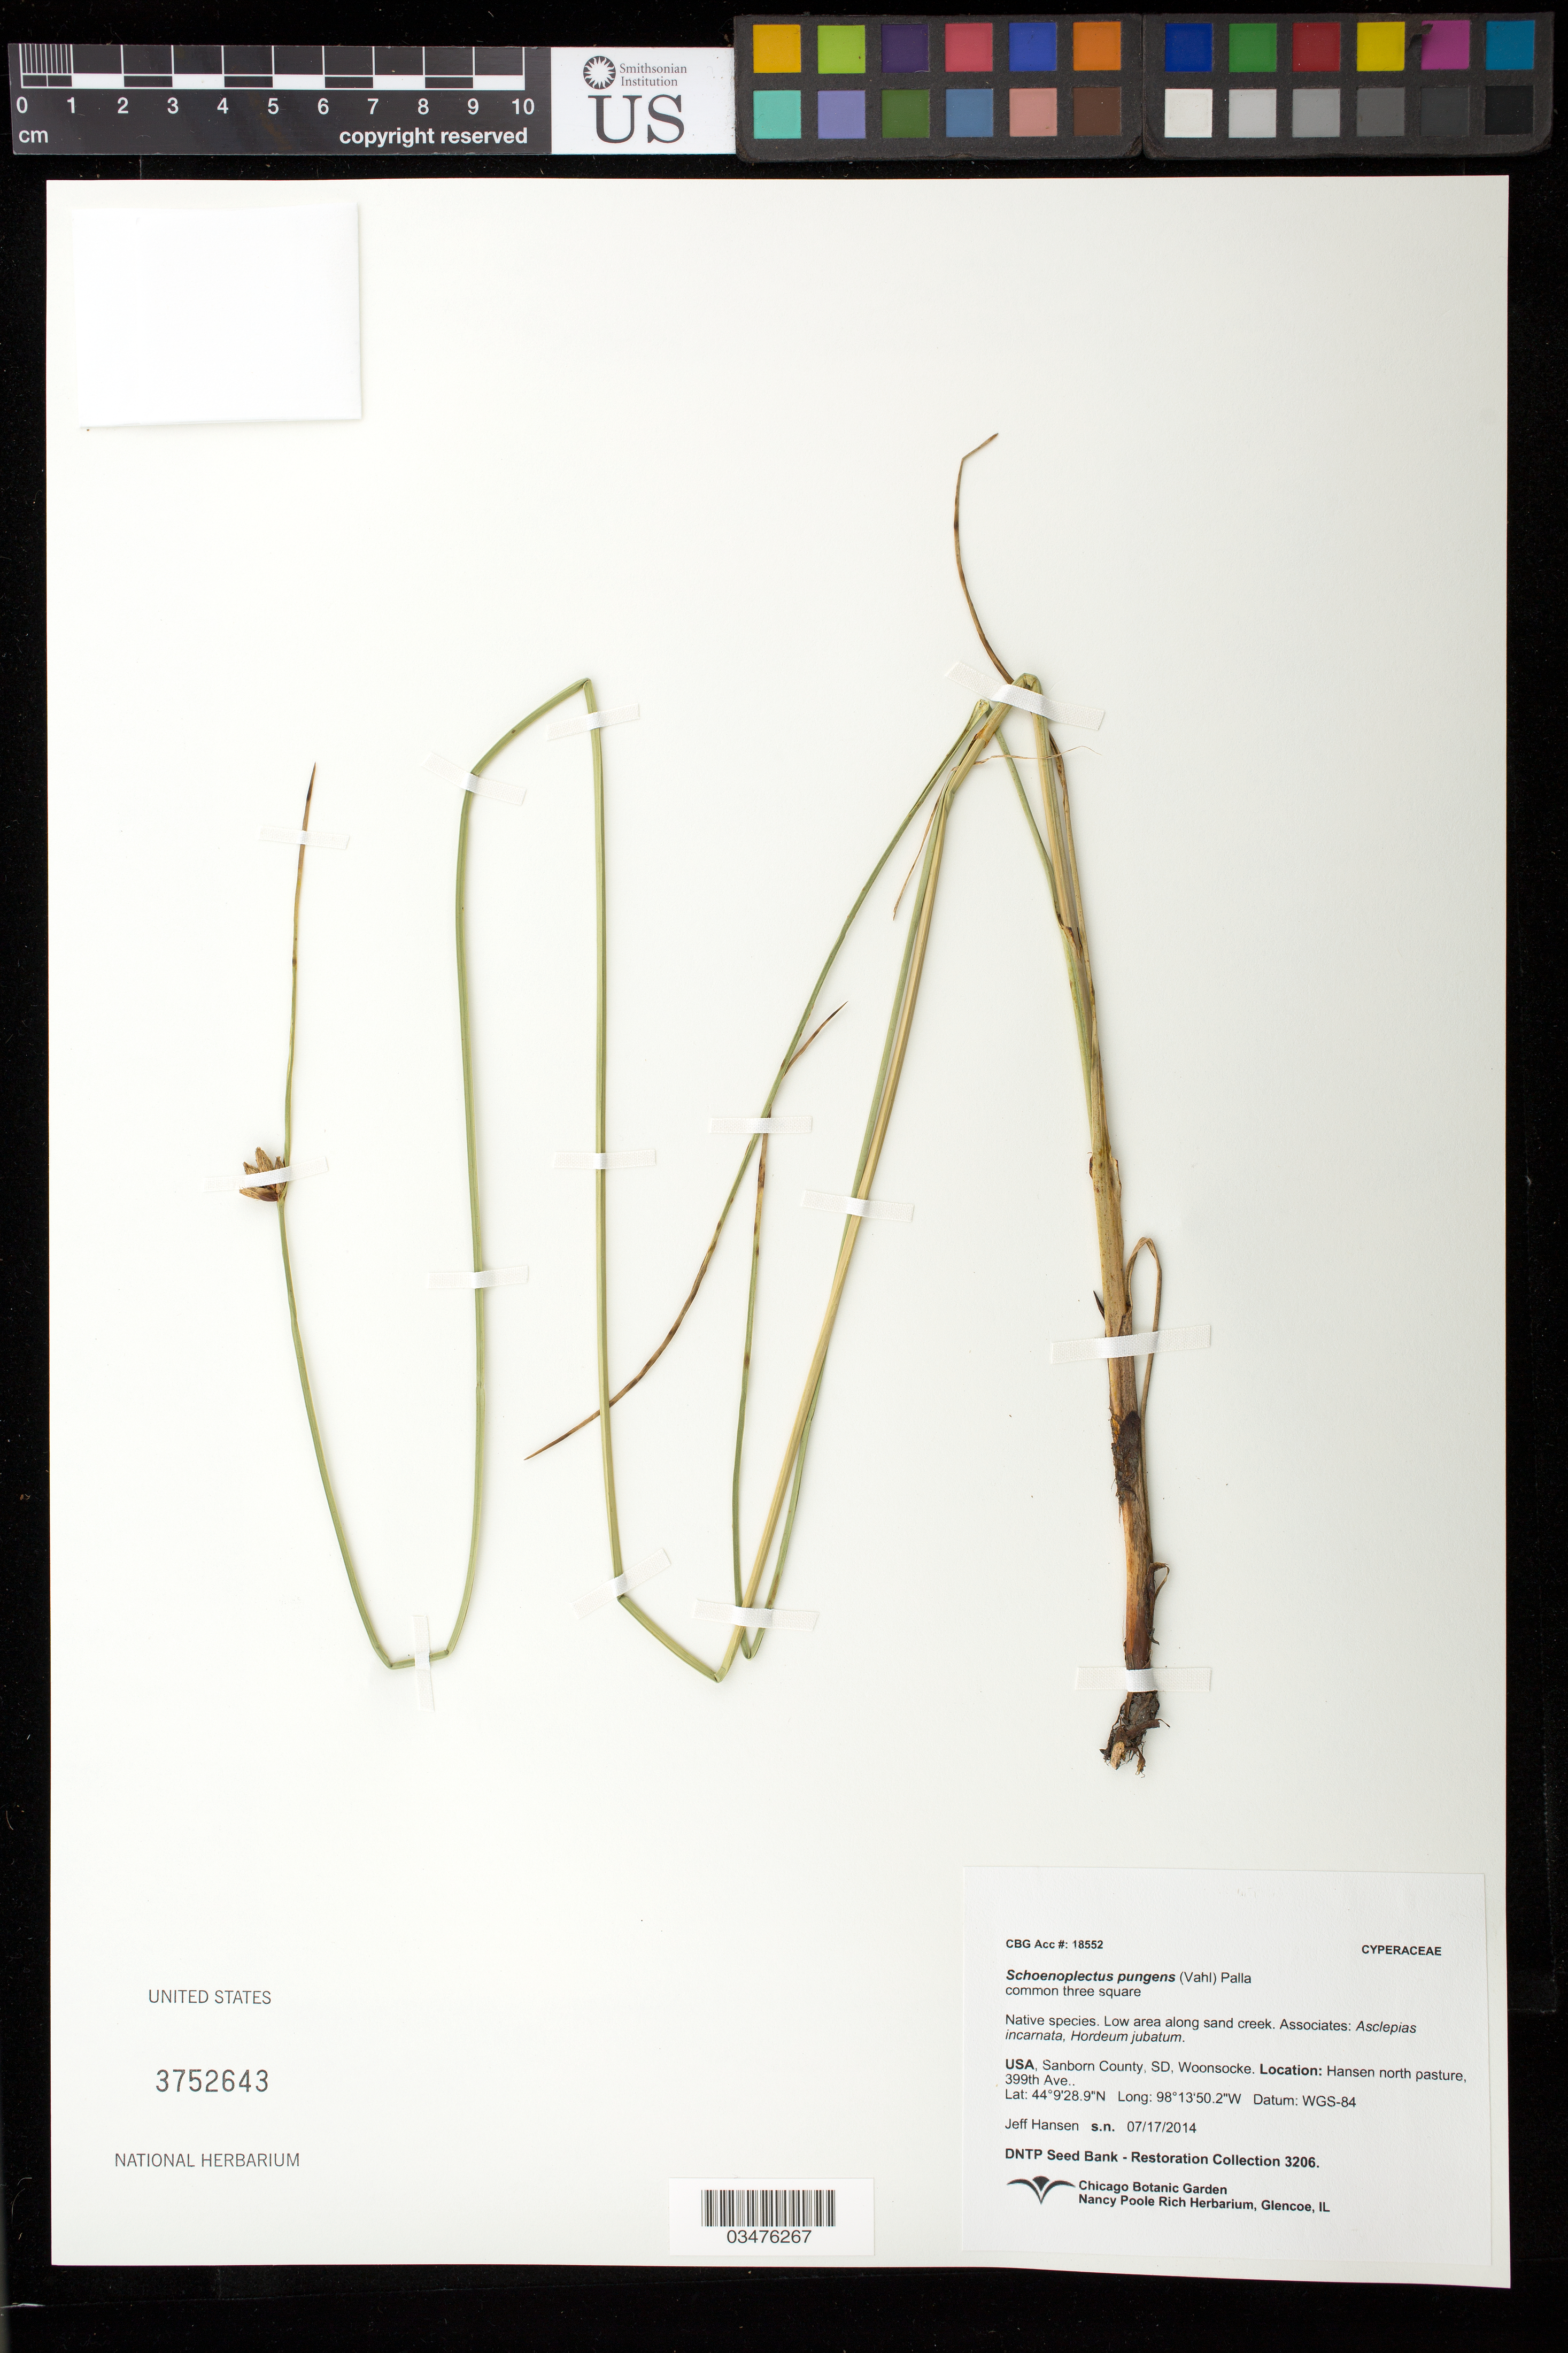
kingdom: Plantae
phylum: Tracheophyta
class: Liliopsida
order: Poales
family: Cyperaceae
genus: Schoenoplectus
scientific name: Schoenoplectus pungens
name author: (Vahl) Palla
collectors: J. Hansen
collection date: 2014-07-17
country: United States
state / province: South Dakota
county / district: Sanborn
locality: Woonsocke. Hansen north pasture, 399th Ave.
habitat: Low area along sand creek. With Asclepias incarnata, Hordeum jubatum.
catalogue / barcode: US 3752643